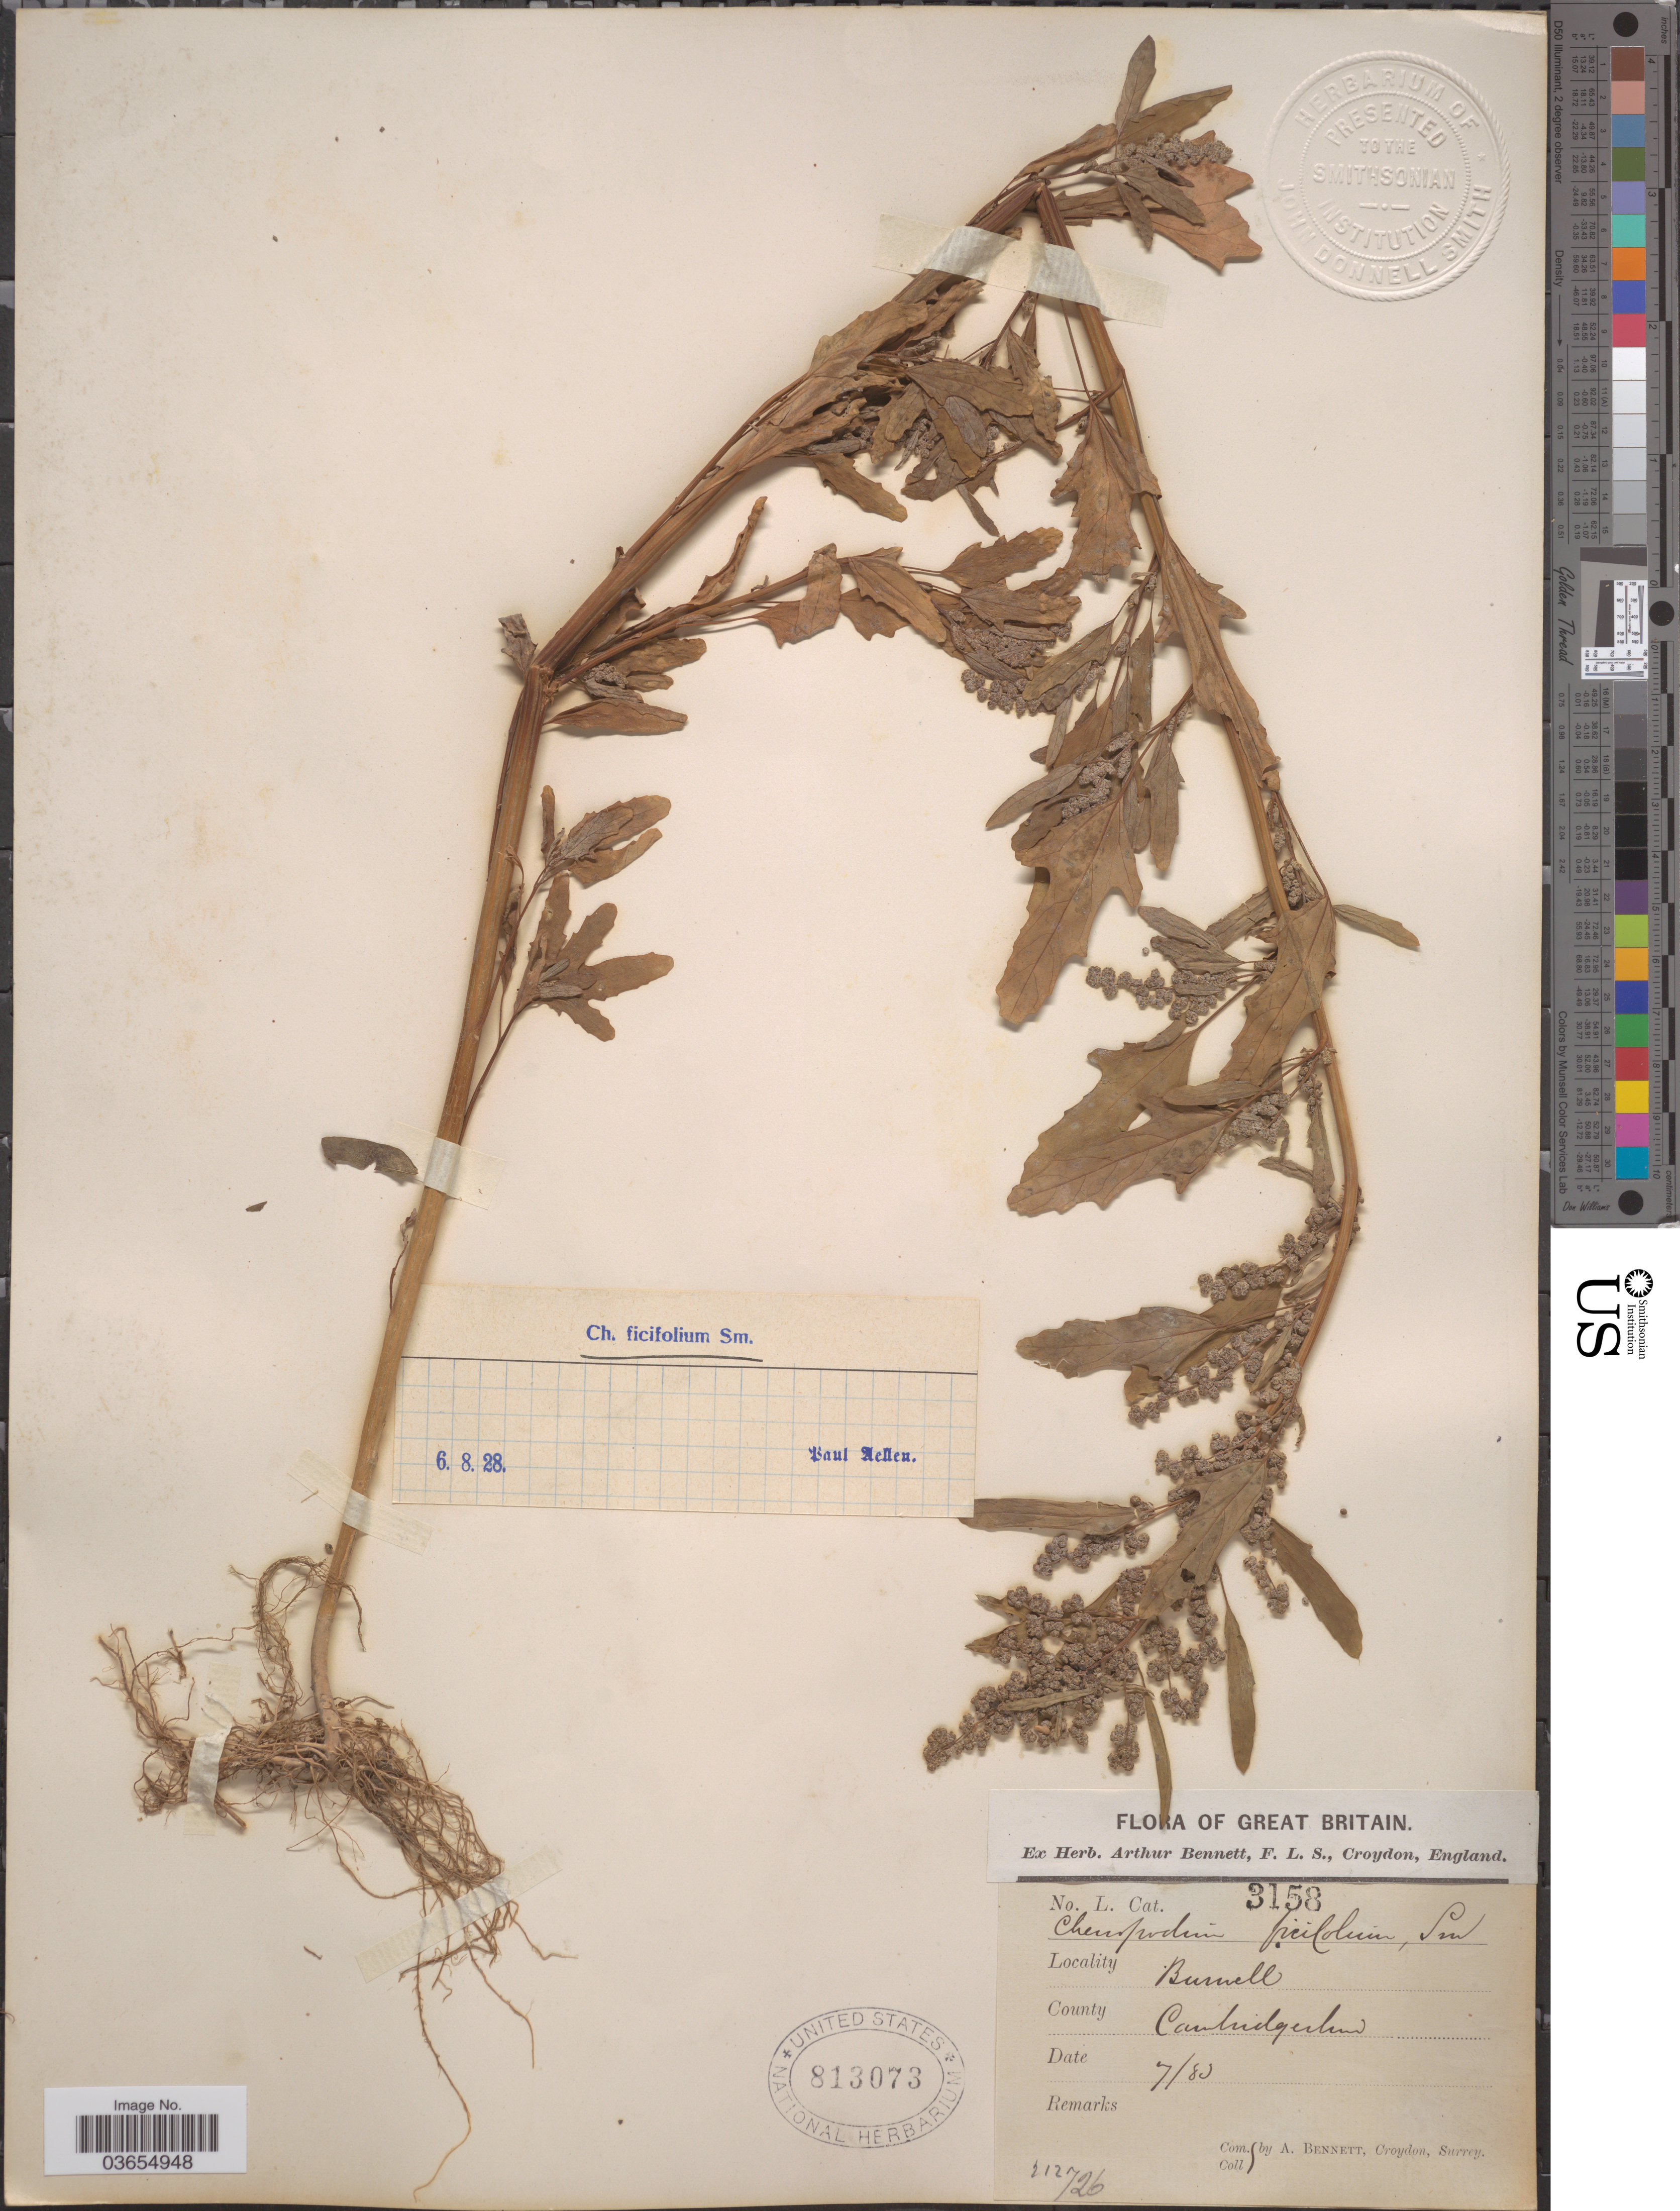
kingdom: Plantae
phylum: Tracheophyta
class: Magnoliopsida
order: Caryophyllales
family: Amaranthaceae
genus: Chenopodium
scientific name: Chenopodium ficifolium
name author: Sm.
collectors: A. Bennett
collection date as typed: Transcribed d/m/y: /7/80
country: United Kingdom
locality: Great Britain. Burwell. Cambridgeshire.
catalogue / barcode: US 813073